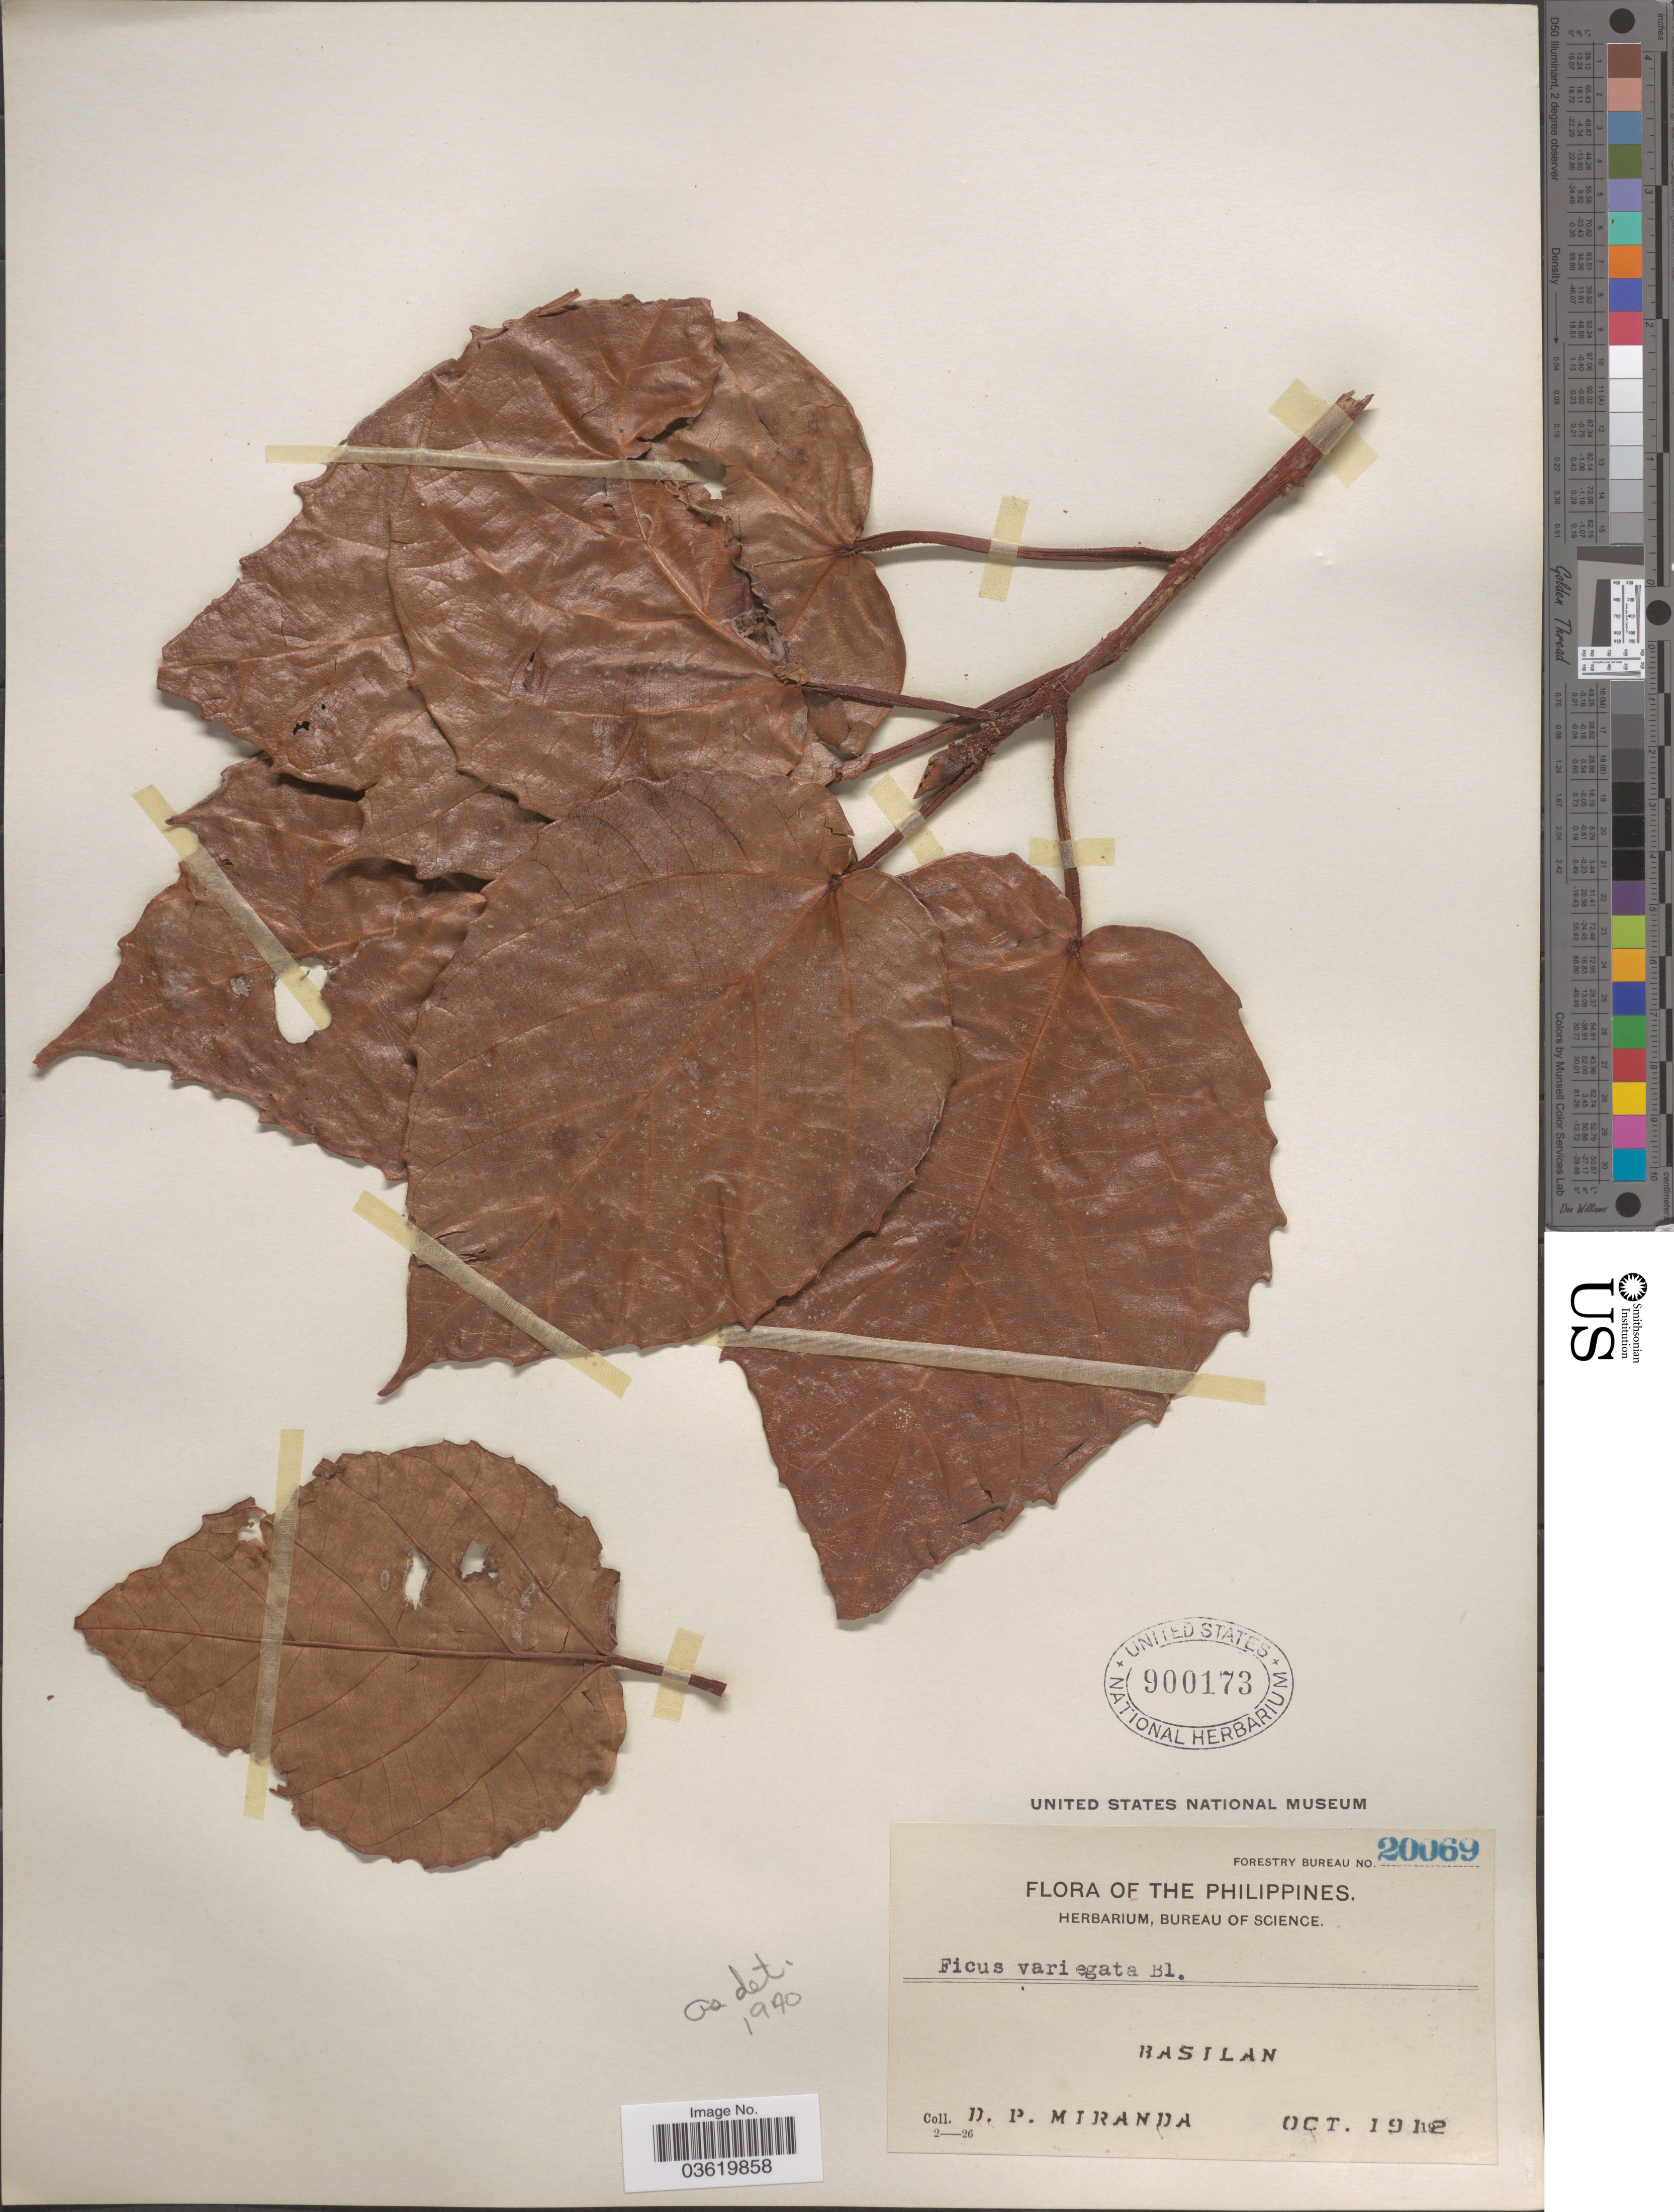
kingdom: Plantae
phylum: Tracheophyta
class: Magnoliopsida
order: Rosales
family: Moraceae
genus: Ficus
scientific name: Ficus variegata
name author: Blume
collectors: D. P. Miranda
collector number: Forestry Bureau 20069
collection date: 1912-10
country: Philippines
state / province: Muslim Mindanao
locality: Basilan.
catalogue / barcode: US 900173